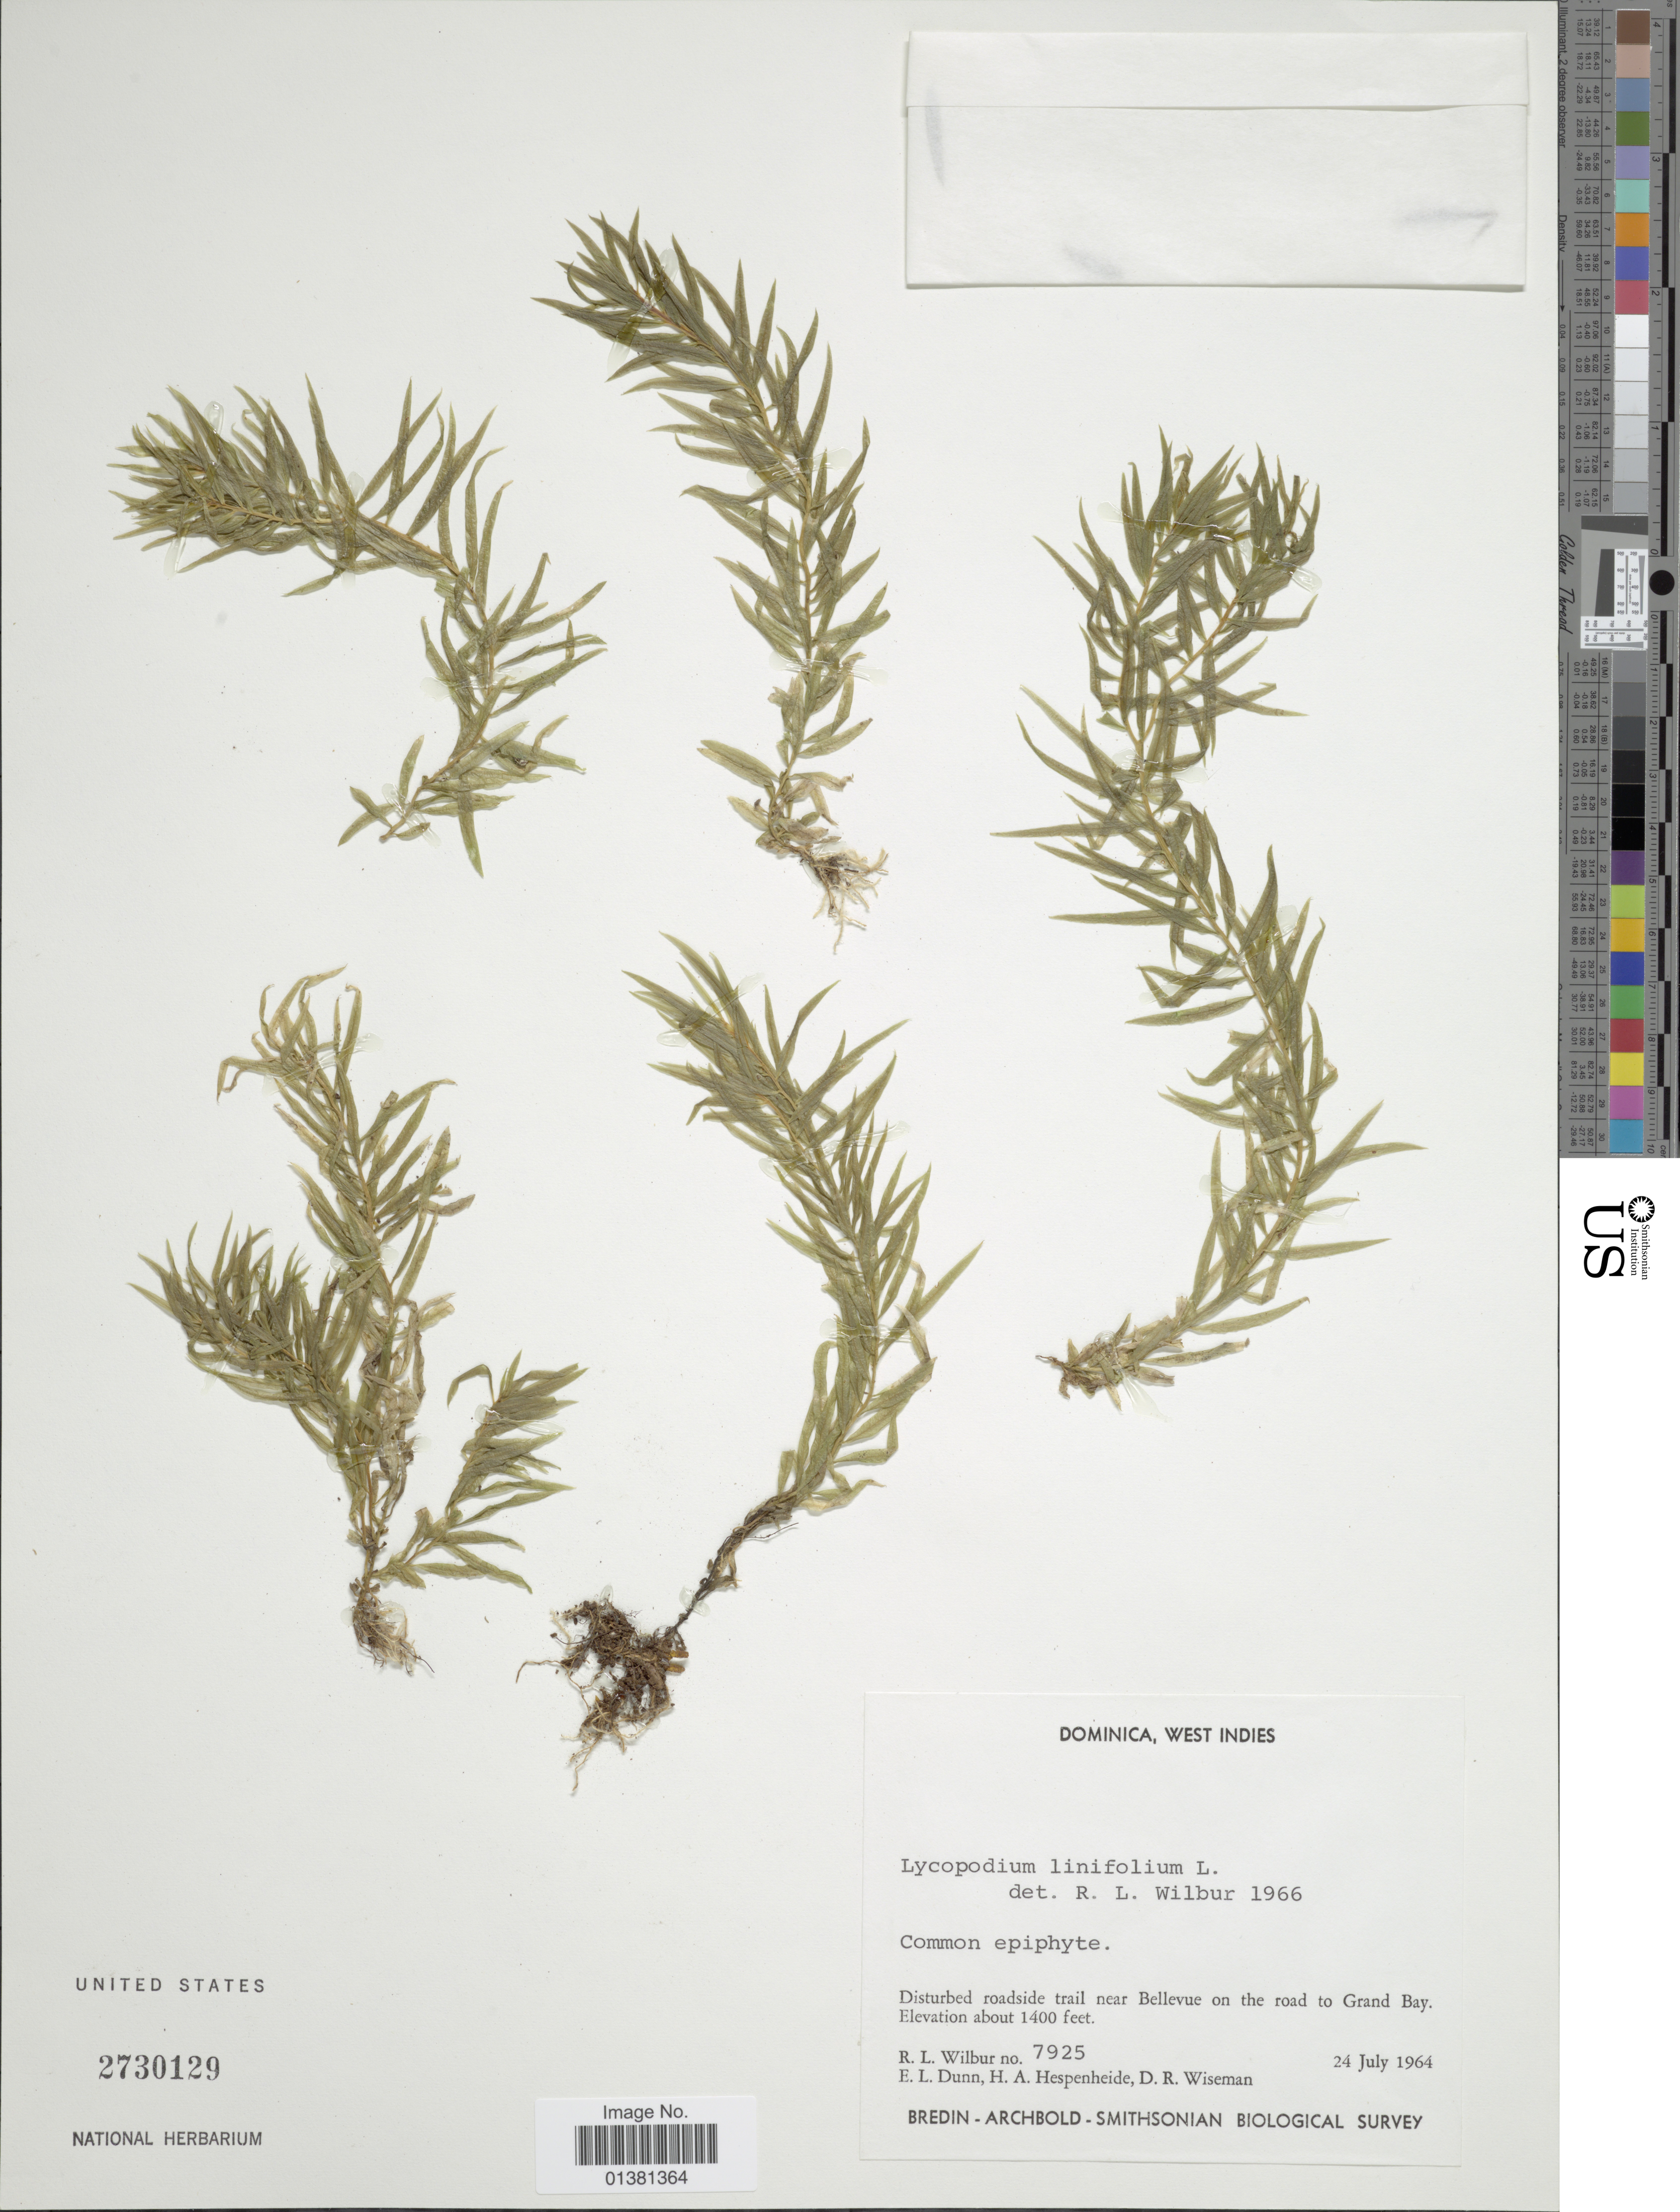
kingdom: Plantae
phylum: Tracheophyta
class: Lycopodiopsida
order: Lycopodiales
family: Lycopodiaceae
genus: Phlegmariurus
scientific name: Phlegmariurus linifolius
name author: (L.) B. Øllg.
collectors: R. L. Wilbur, E. Dunn, H. A. Hespenheide & D. R. Wiseman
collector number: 7925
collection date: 1964-07-24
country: Dominica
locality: West Indies, Disturbed roadside trail near Bellevue on the road to Grand Bay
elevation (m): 427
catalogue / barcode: US 2730129